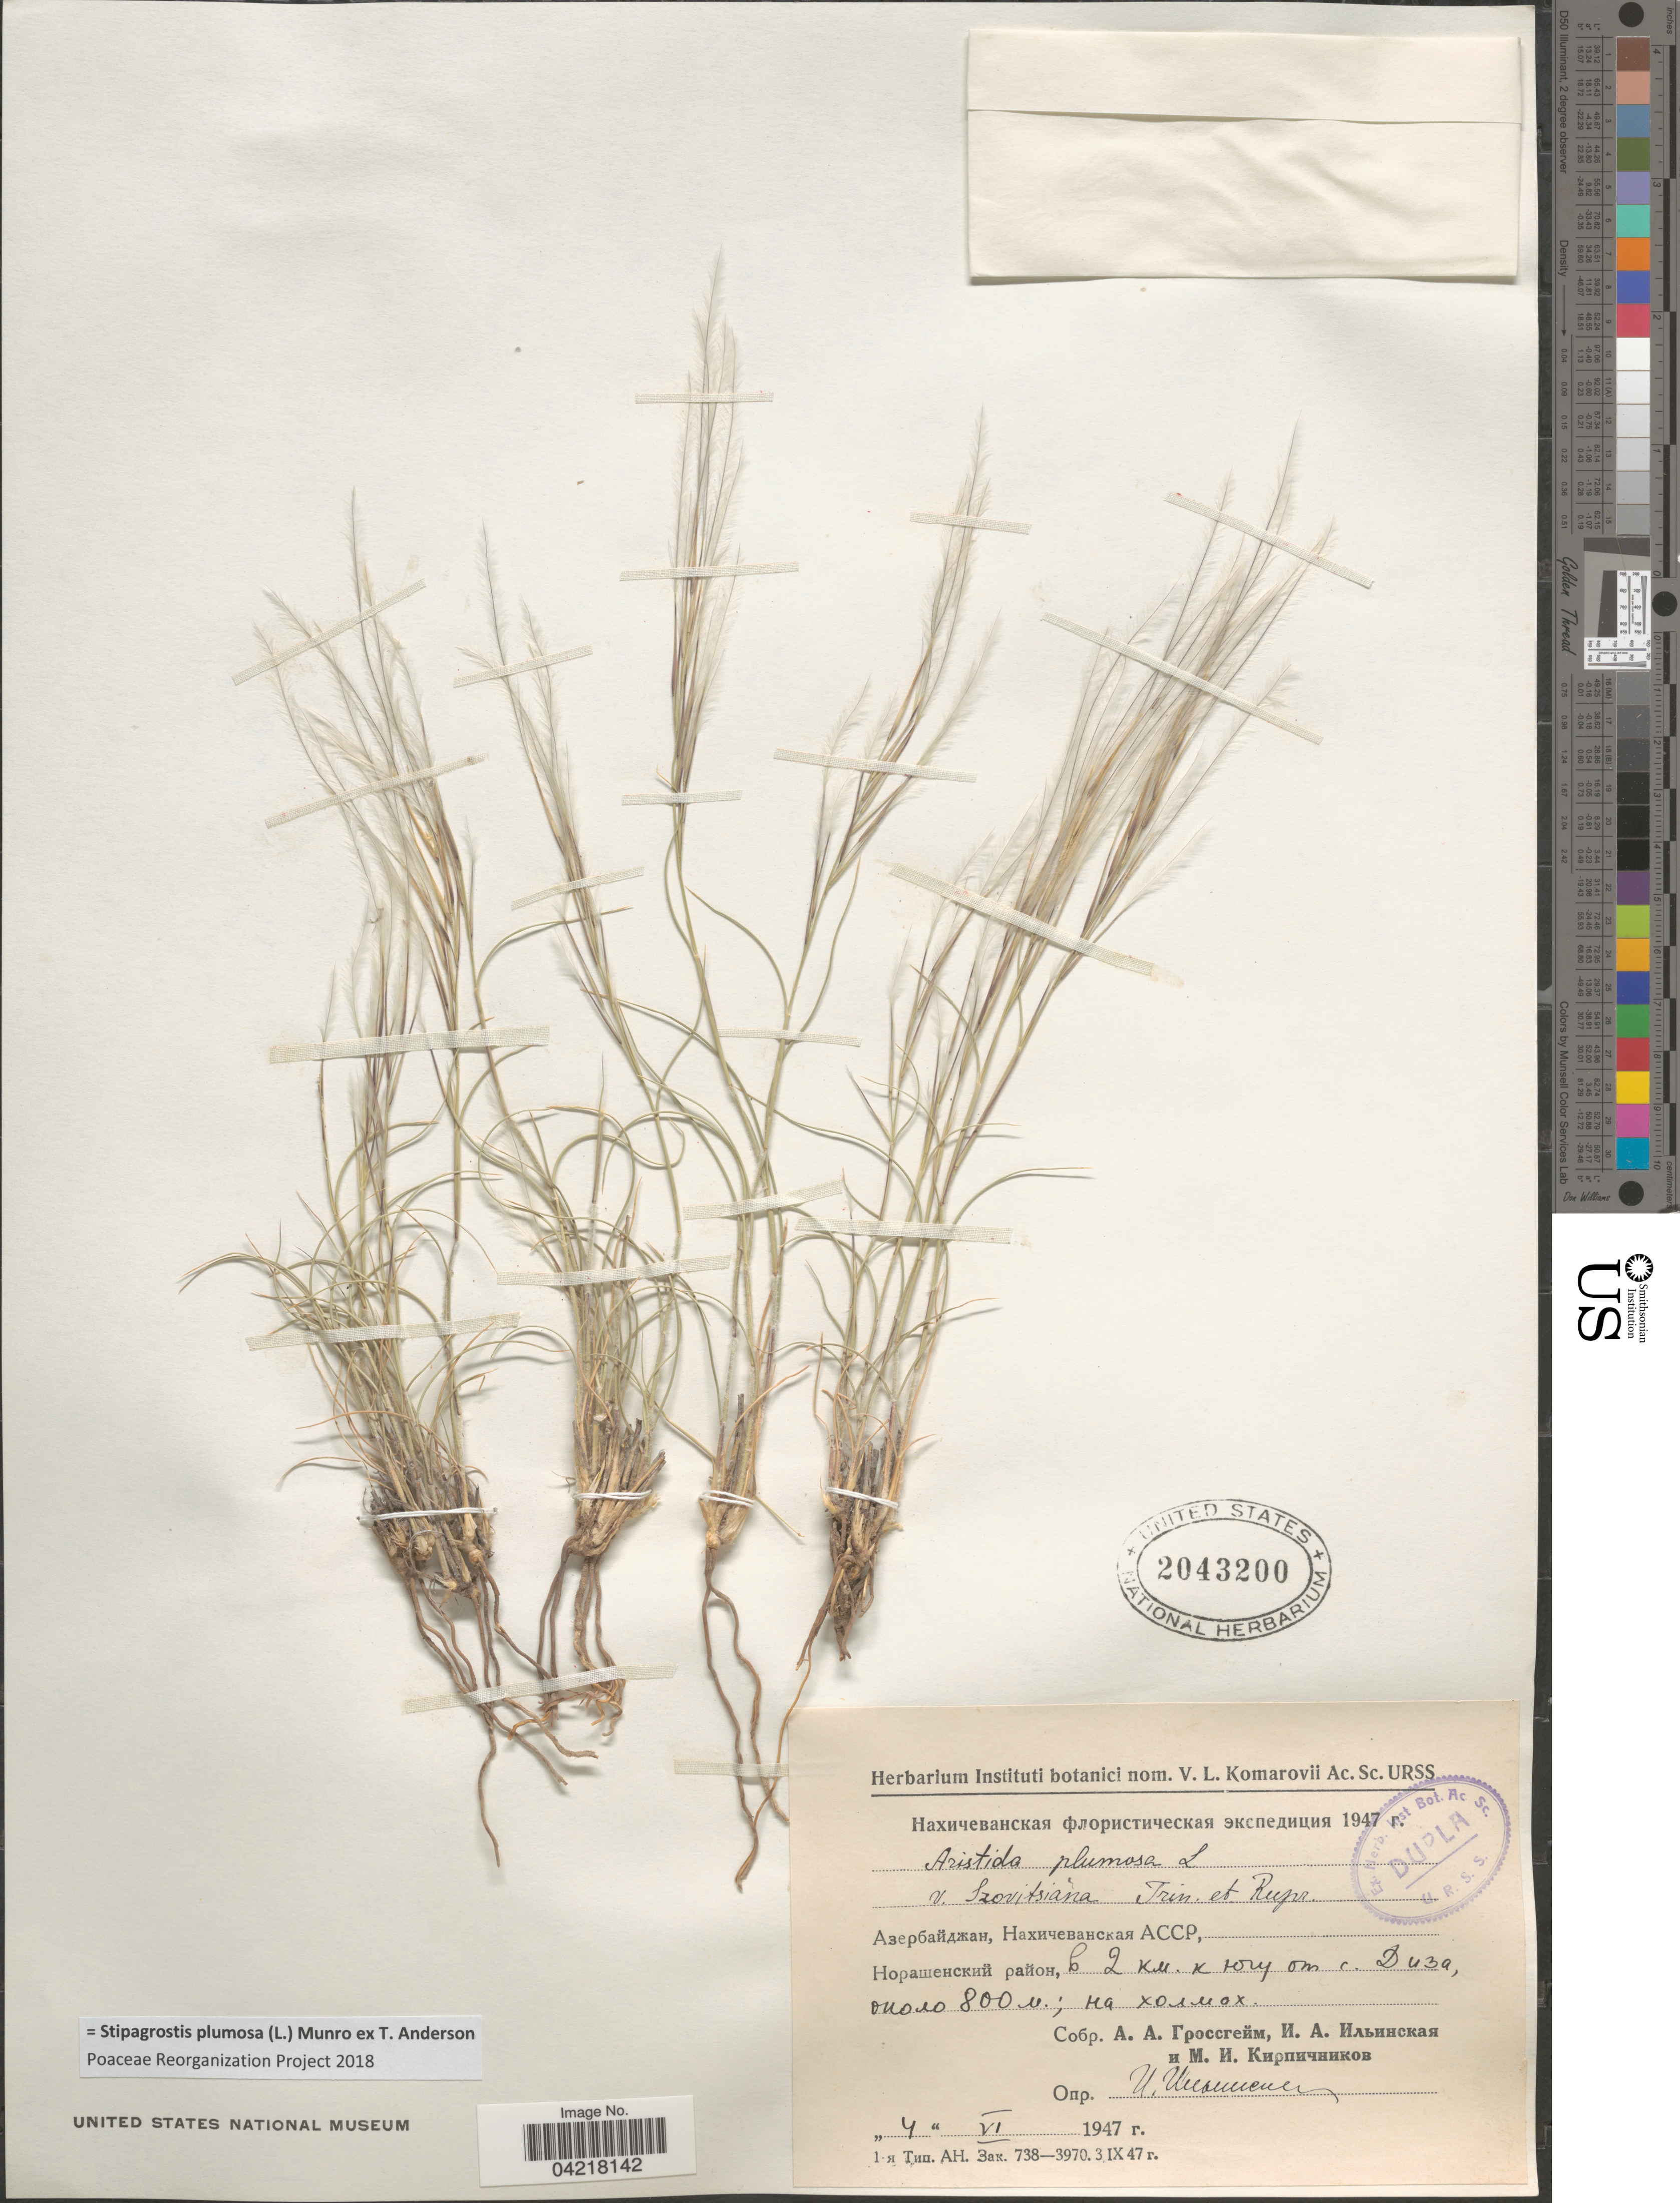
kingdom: Plantae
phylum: Tracheophyta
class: Liliopsida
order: Poales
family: Poaceae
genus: Stipagrostis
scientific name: Stipagrostis plumosa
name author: (L.) Munro ex T. Anderson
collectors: A. Grossgeim, I. Ilinskaya & M. Kirpichnikov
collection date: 1947-06-04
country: Azerbaijan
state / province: Nakhchivan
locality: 2 km south of Diza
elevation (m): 800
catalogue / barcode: US 2043200